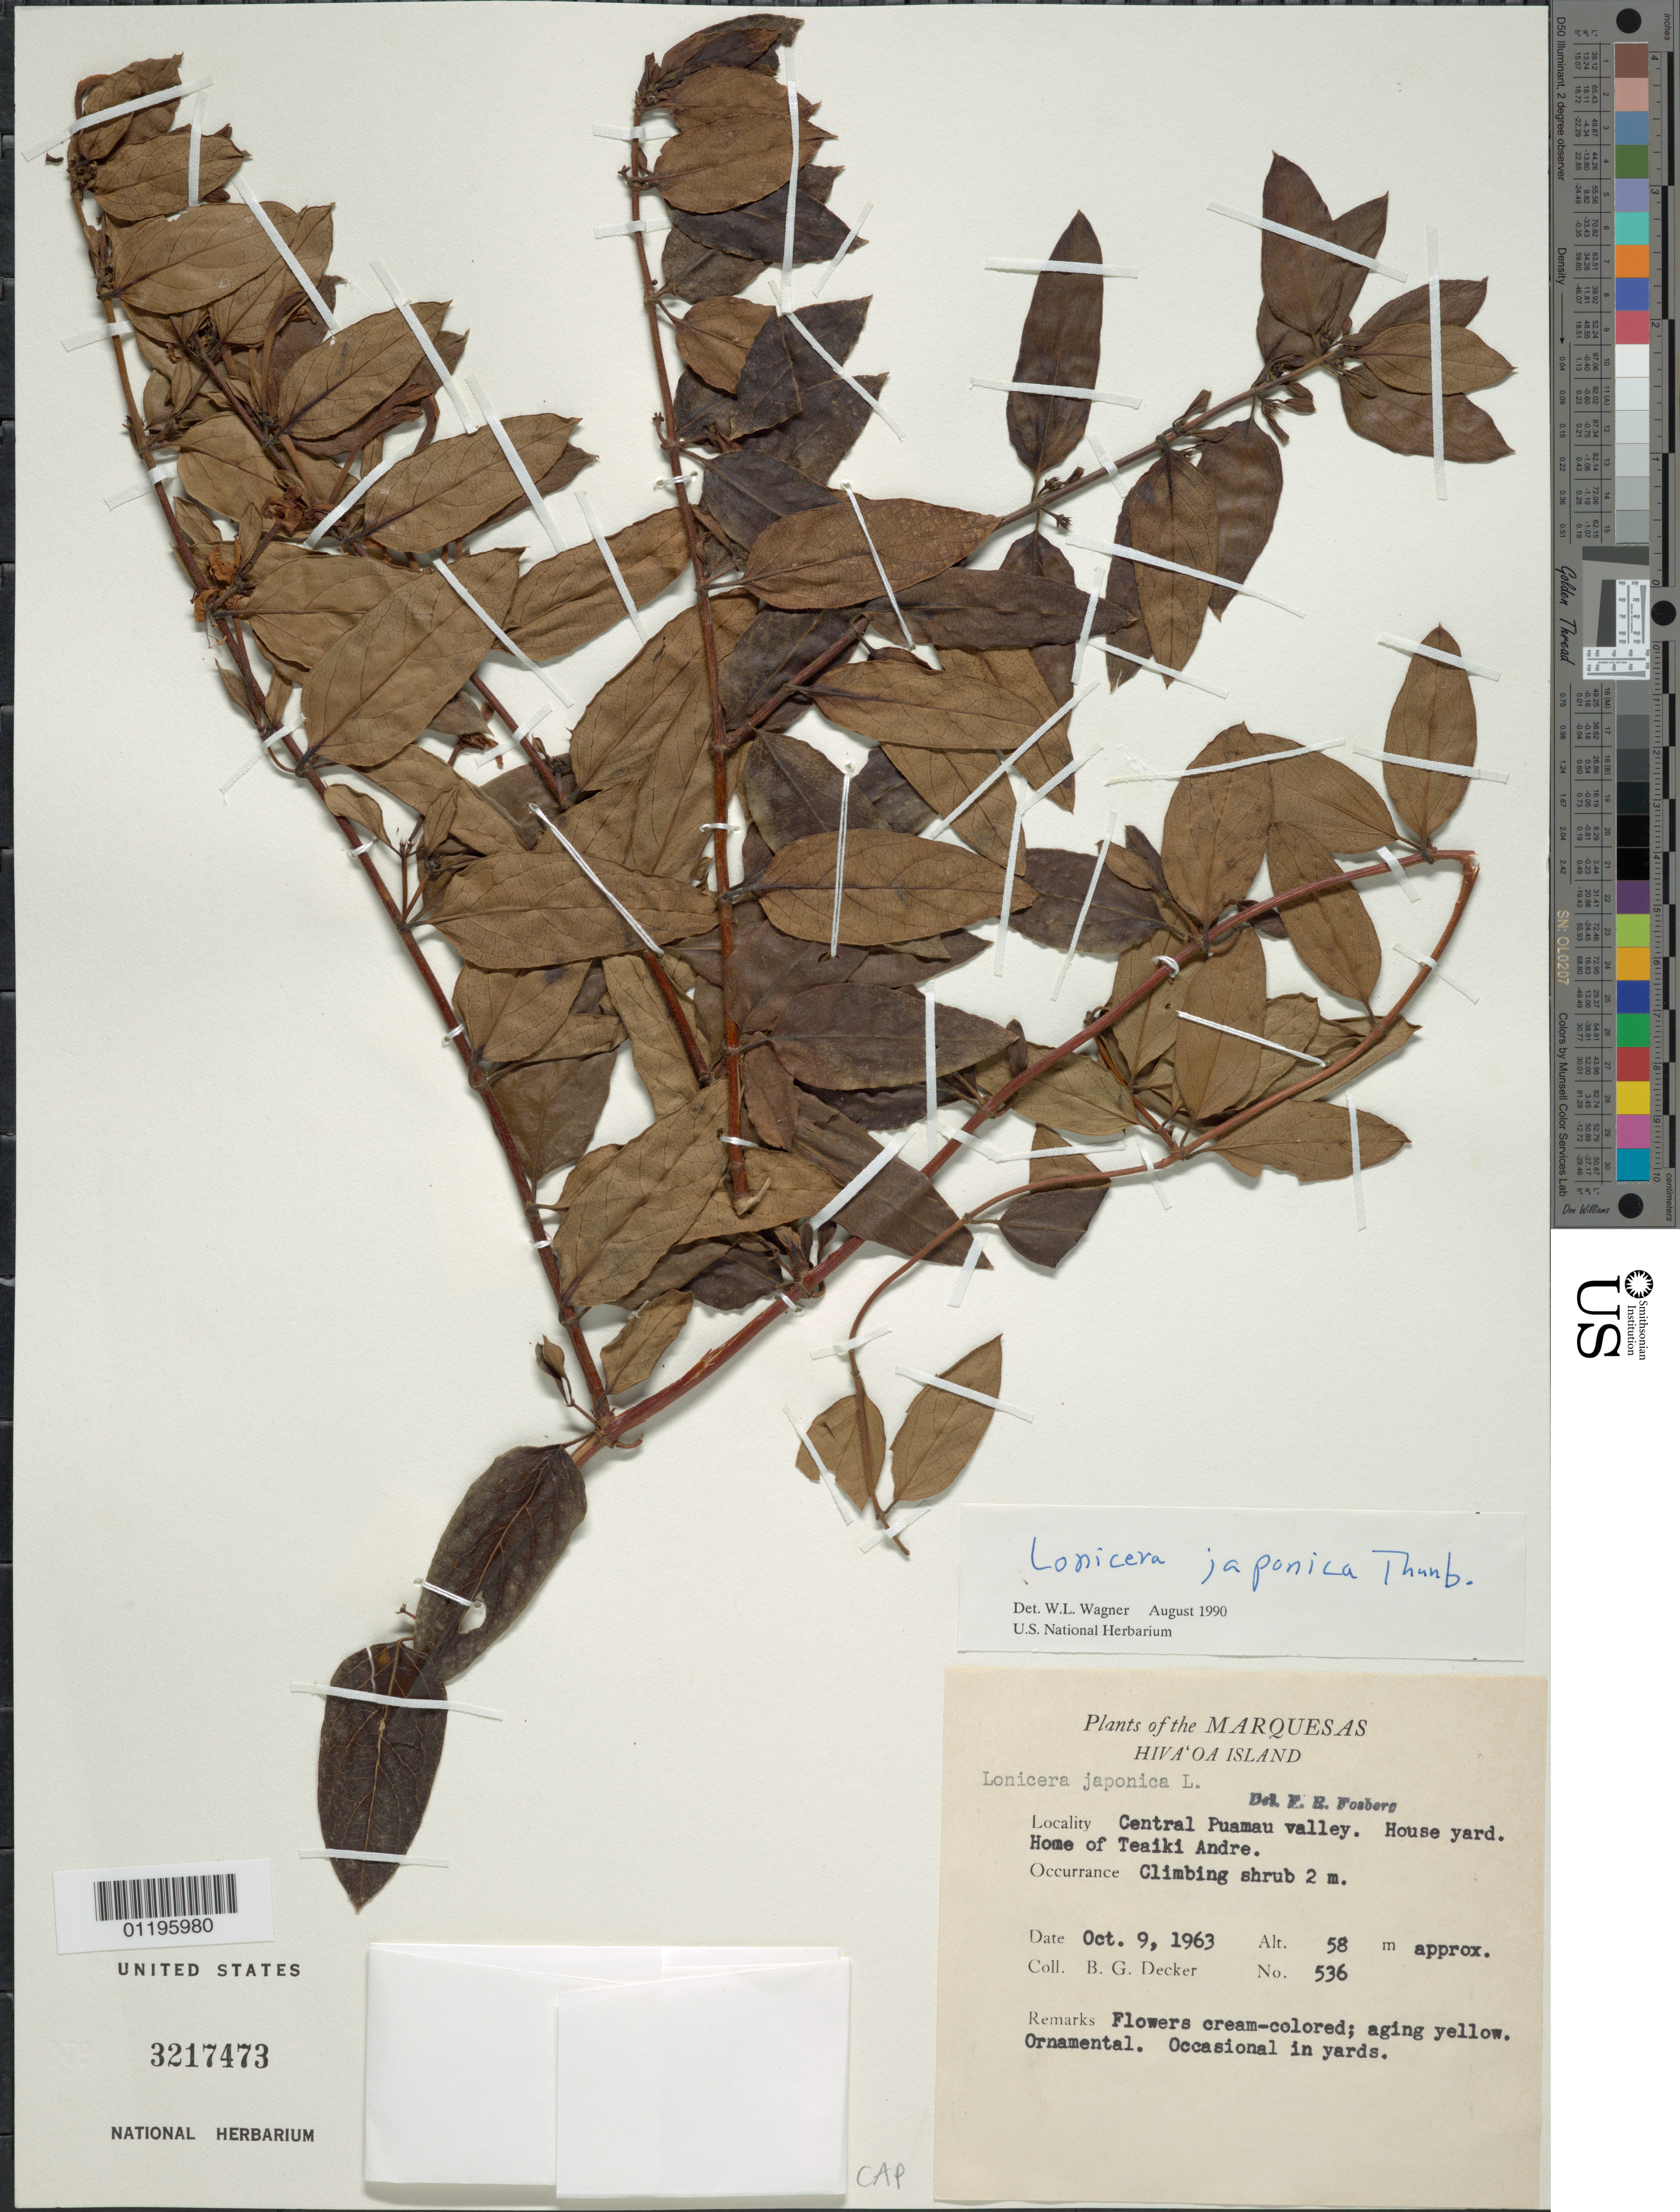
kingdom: Plantae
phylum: Tracheophyta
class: Magnoliopsida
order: Dipsacales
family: Caprifoliaceae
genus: Lonicera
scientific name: Lonicera japonica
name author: Thunb.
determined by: Wagner, W. L., (BOT), Smithsonian Institution - National Museum of Natural History (UNITED STATES)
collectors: B. G. Decker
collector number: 536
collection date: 1963-10-09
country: French Polynesia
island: Hiva Oa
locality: central Puamau Valley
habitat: Cult.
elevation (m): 58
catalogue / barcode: US 3217473